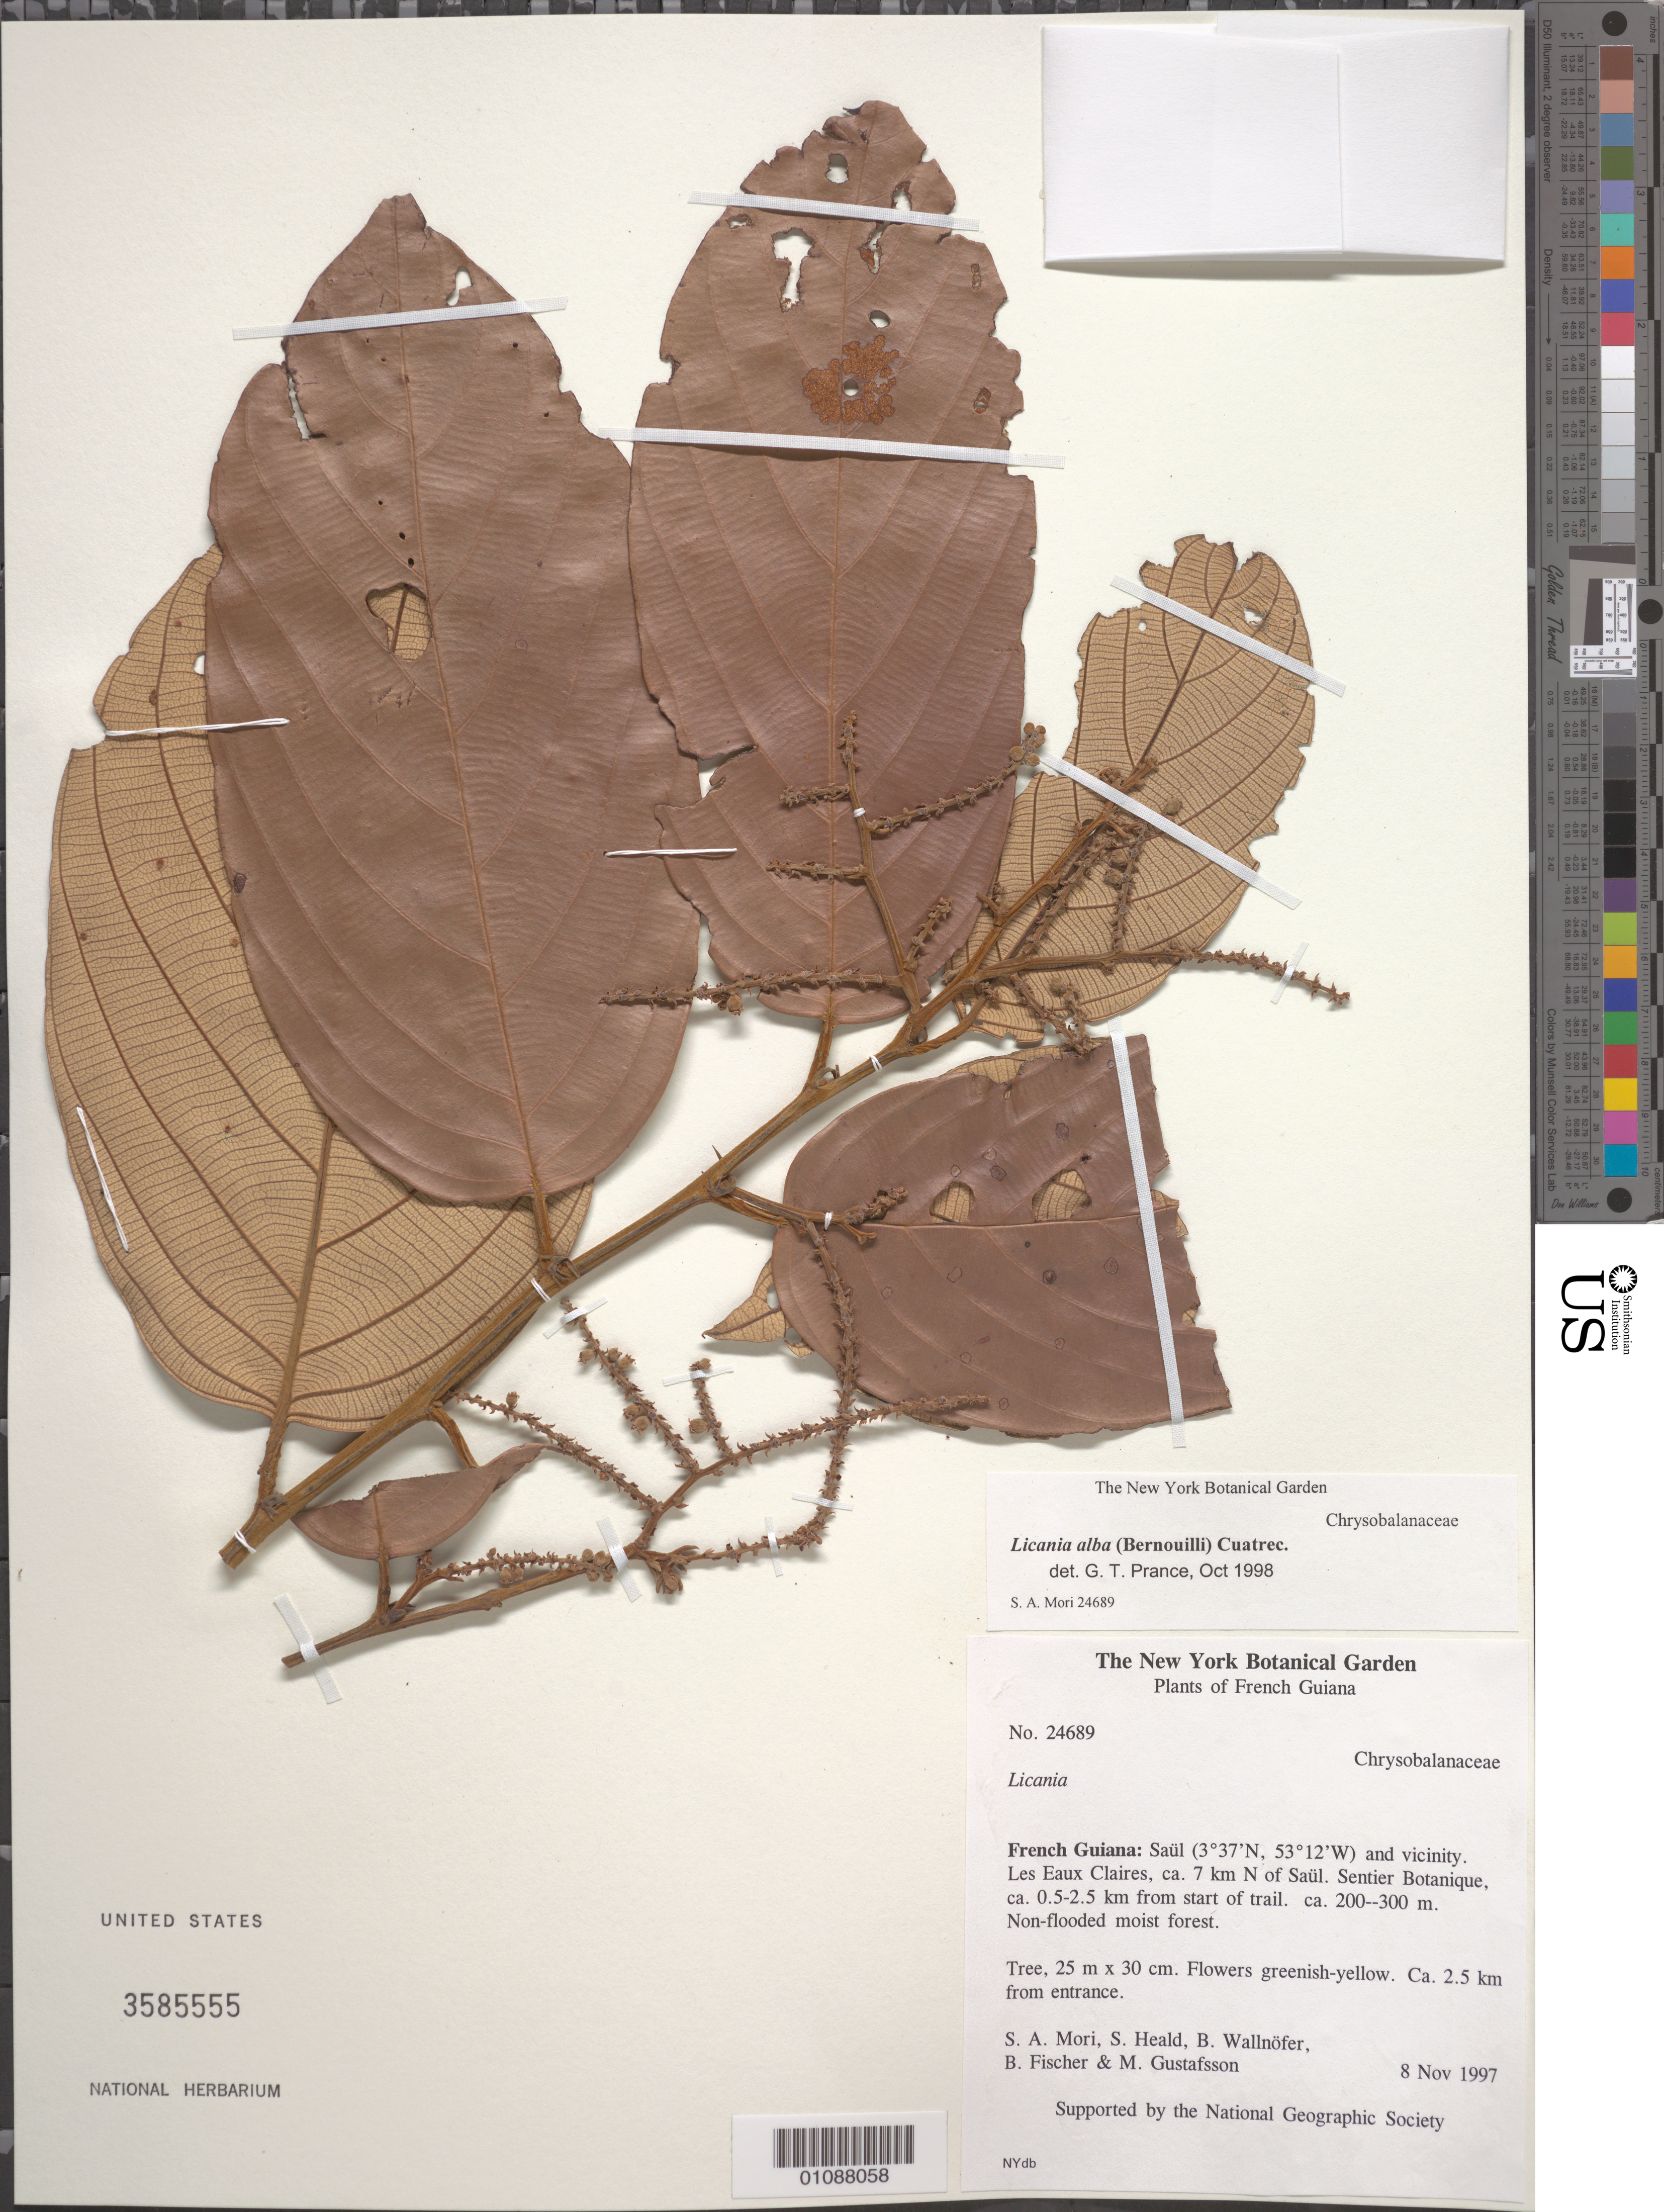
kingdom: Plantae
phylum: Tracheophyta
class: Magnoliopsida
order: Malpighiales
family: Chrysobalanaceae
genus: Licania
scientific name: Licania alba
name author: (Bernoulli) Cuatrec.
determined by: Prance, G. T.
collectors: S. Mori, S. Heald, B. Wallnöfer, B. Fischer & M. H. Gustafsson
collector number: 24689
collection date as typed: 8-Nov-97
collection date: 1997-11-08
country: French Guiana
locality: Saül and vic., Les Eaux Claires, ca. 7 km N of Saül. Sentier Botanique, ca 0.5-2.5km from start of trail. Ca 2.5km from entrance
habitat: Non-flooded moist forest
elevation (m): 200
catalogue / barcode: US 3585555